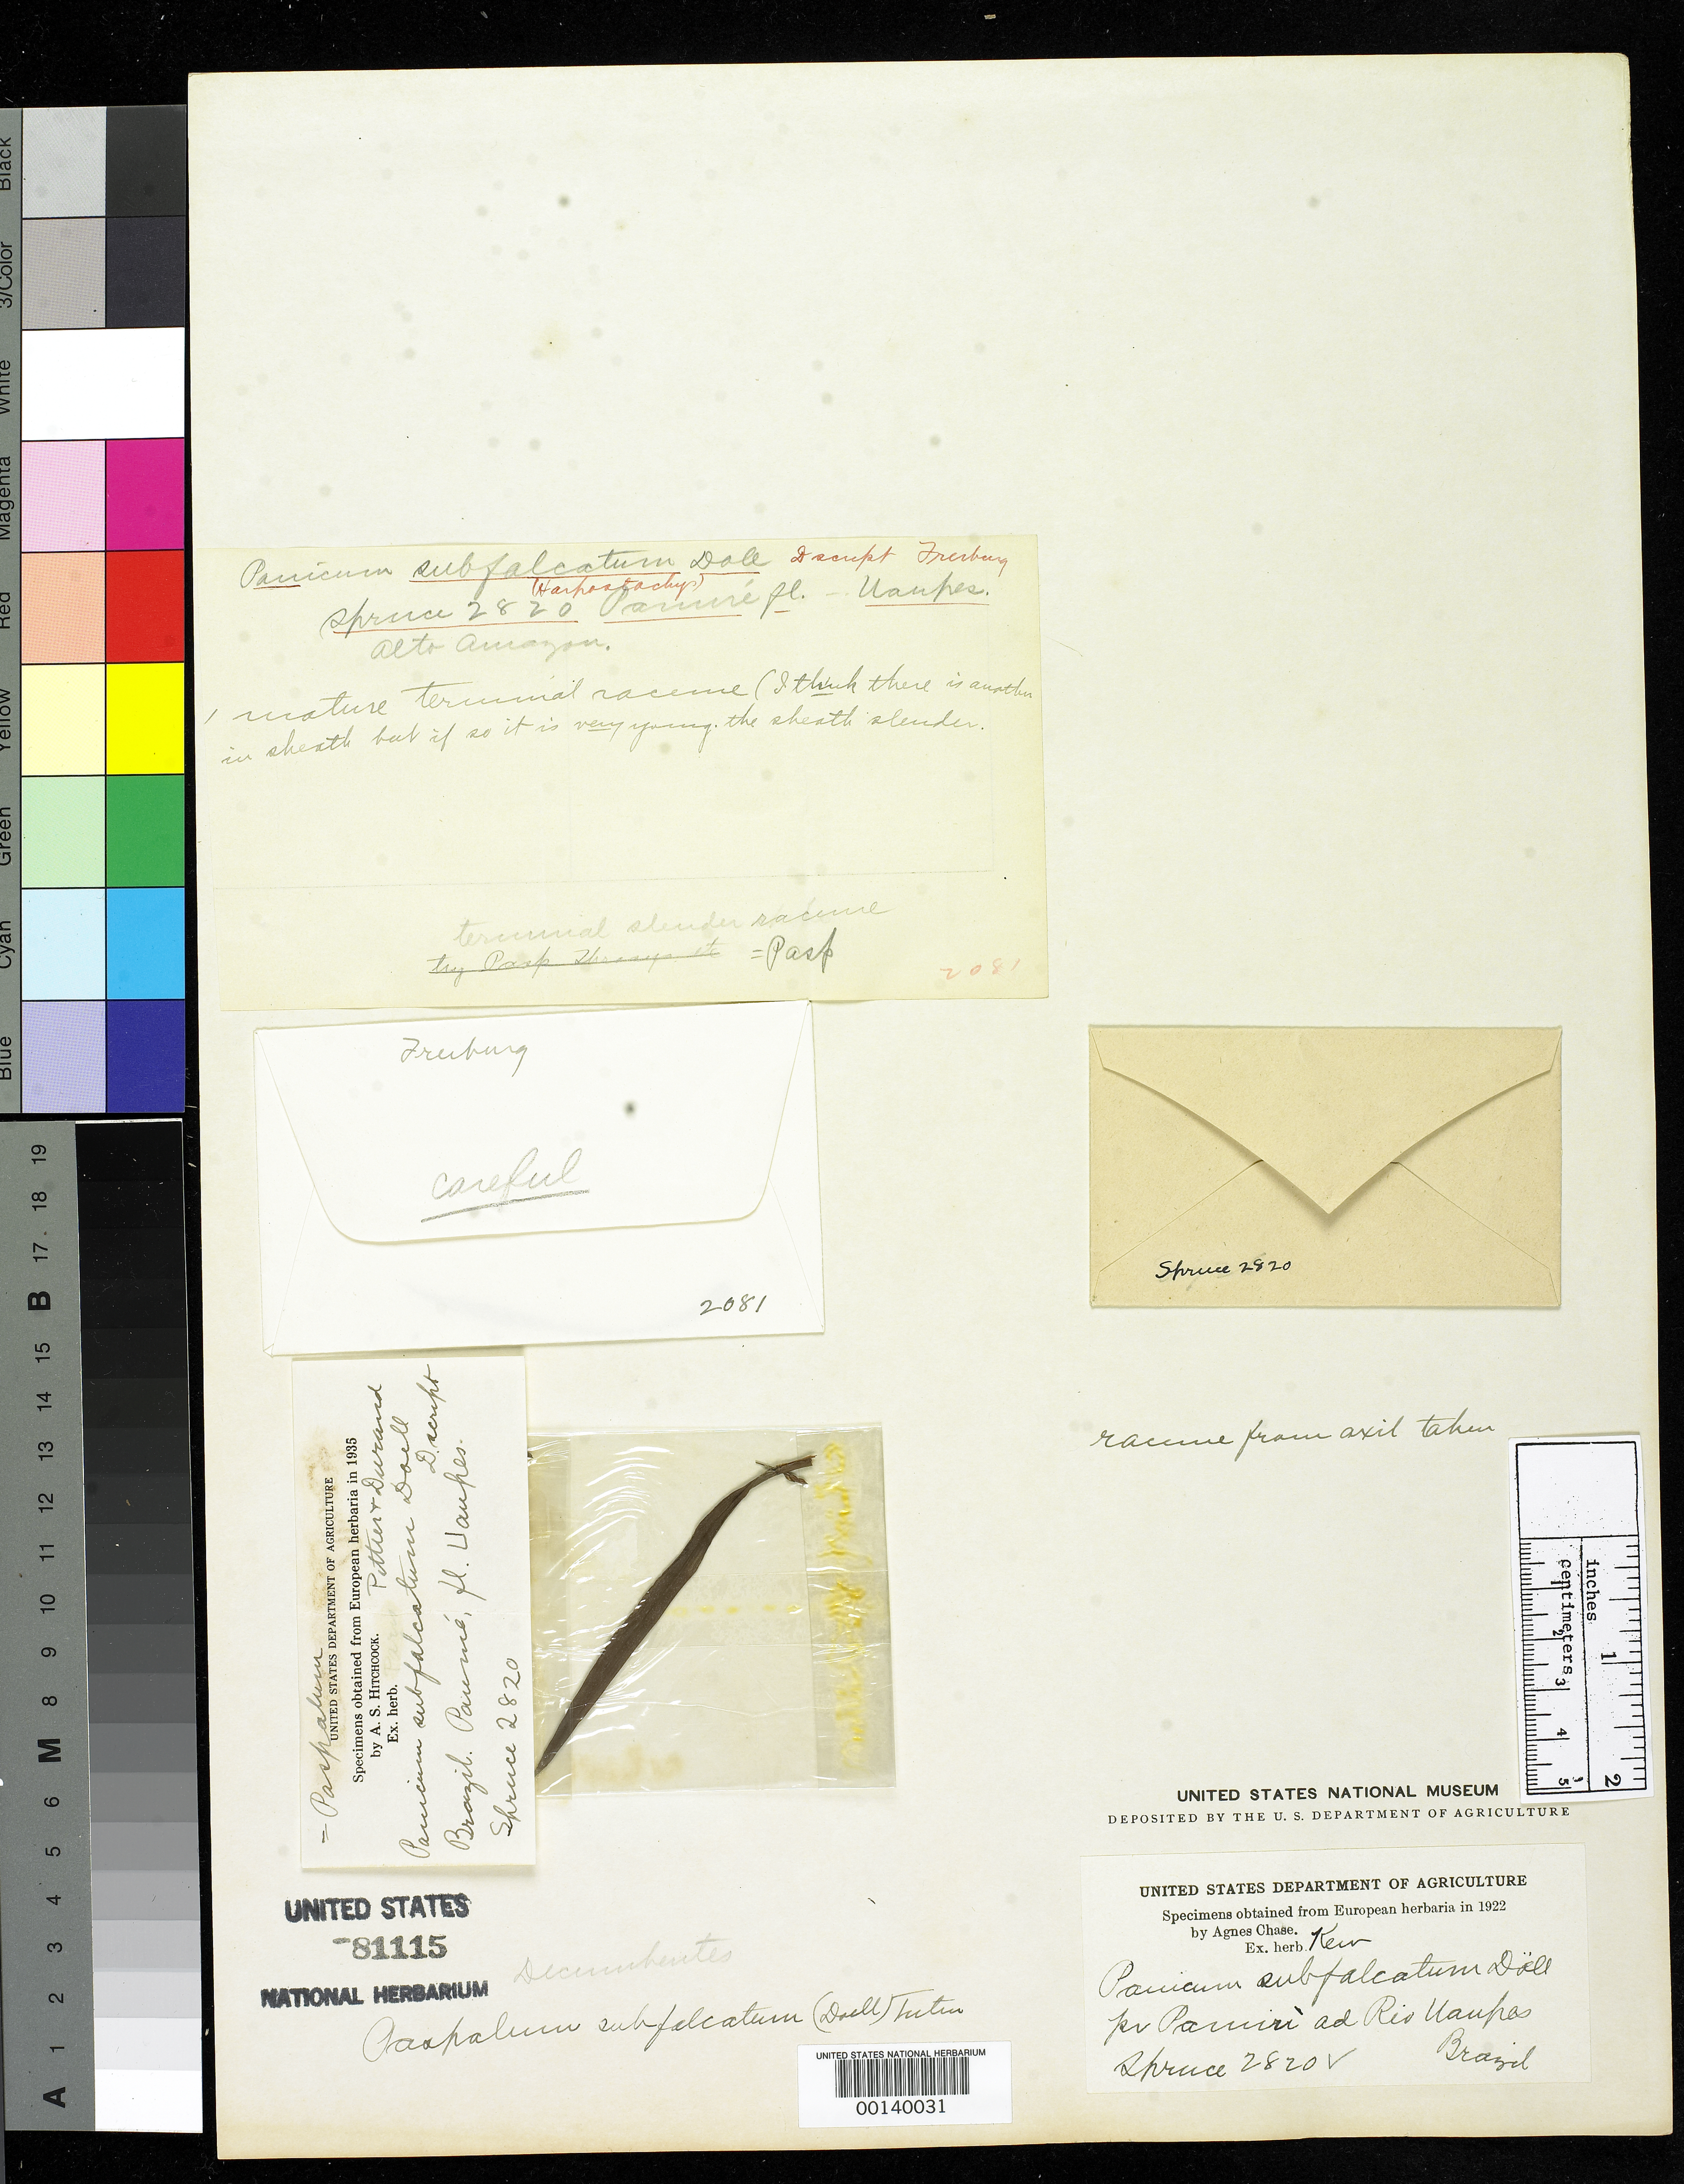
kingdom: Plantae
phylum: Tracheophyta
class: Liliopsida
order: Poales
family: Poaceae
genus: Panicum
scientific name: Panicum subfalcatum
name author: Döll in Mart.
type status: Type Fragment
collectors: R. Spruce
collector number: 2820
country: Brazil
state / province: Amazonas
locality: Panuri River, Vaupes.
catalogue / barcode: US 81115